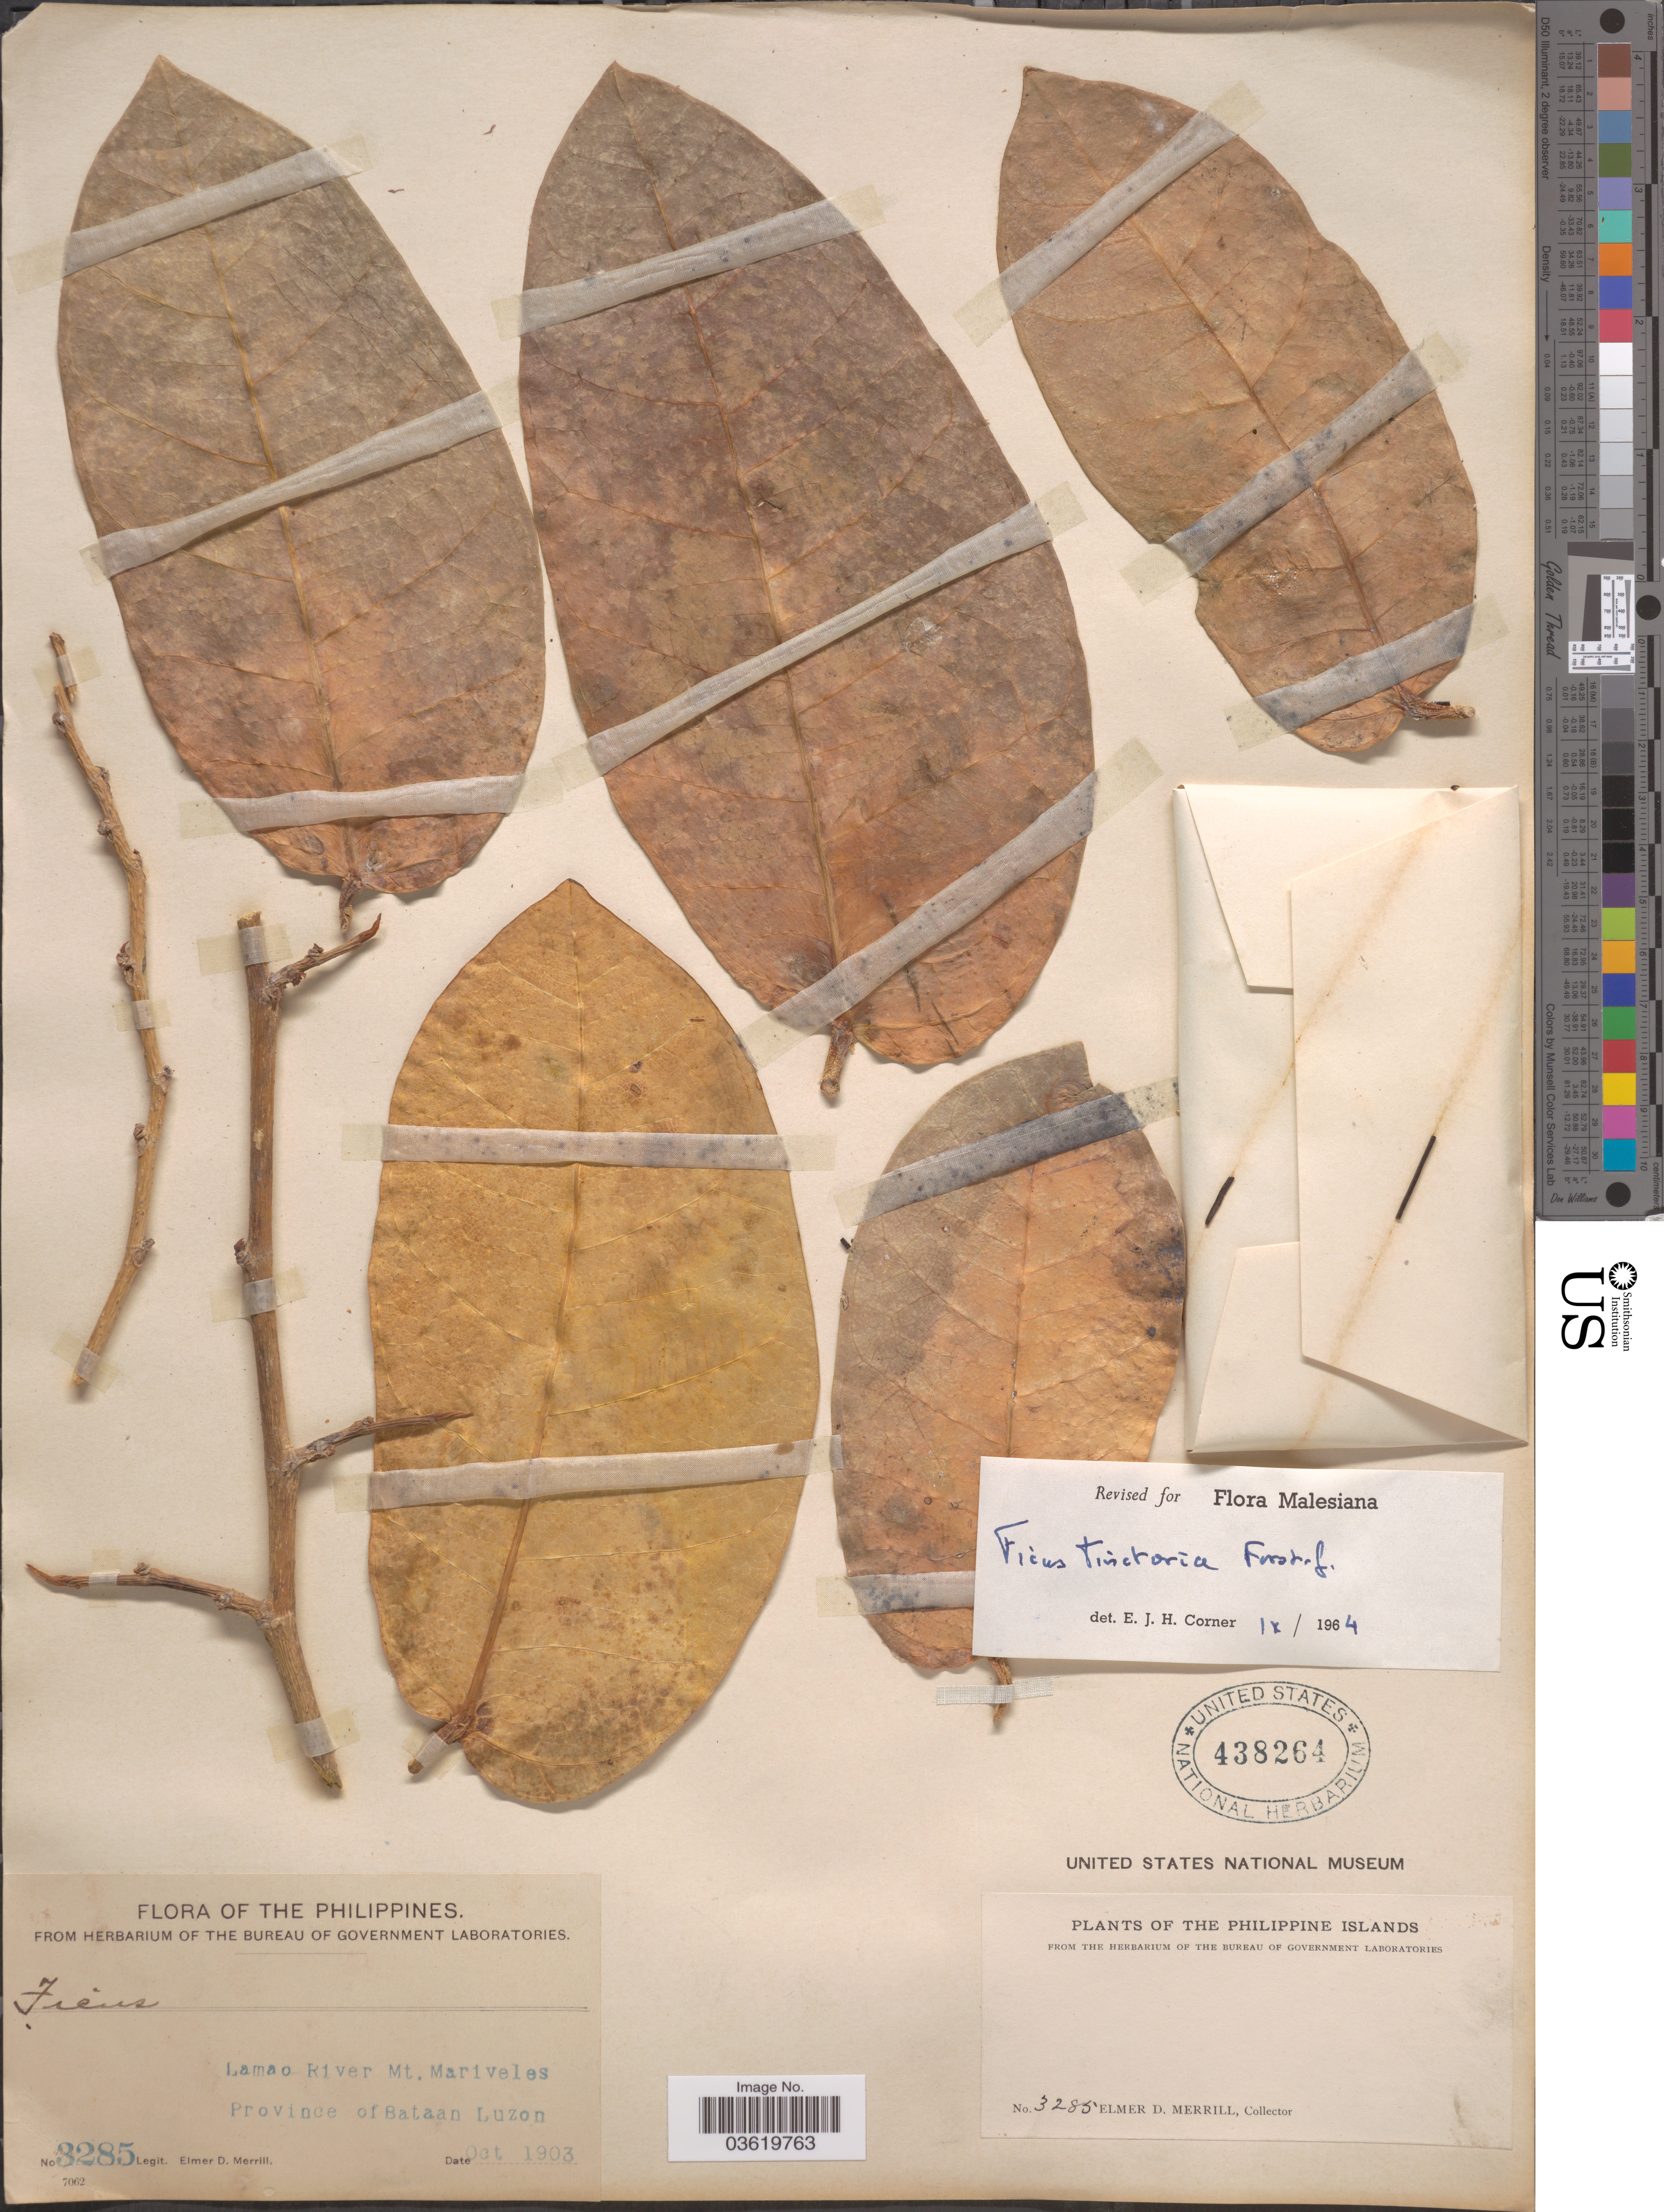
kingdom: Plantae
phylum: Tracheophyta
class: Magnoliopsida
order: Rosales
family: Moraceae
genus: Ficus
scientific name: Ficus tinctoria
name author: G. Forst.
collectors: E. D. Merrill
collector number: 3285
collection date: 1903-10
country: Philippines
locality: Philippine Islands. Lamao River. Mt. Mariveles. Province of Bataan. Luzon.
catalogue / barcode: US 438264